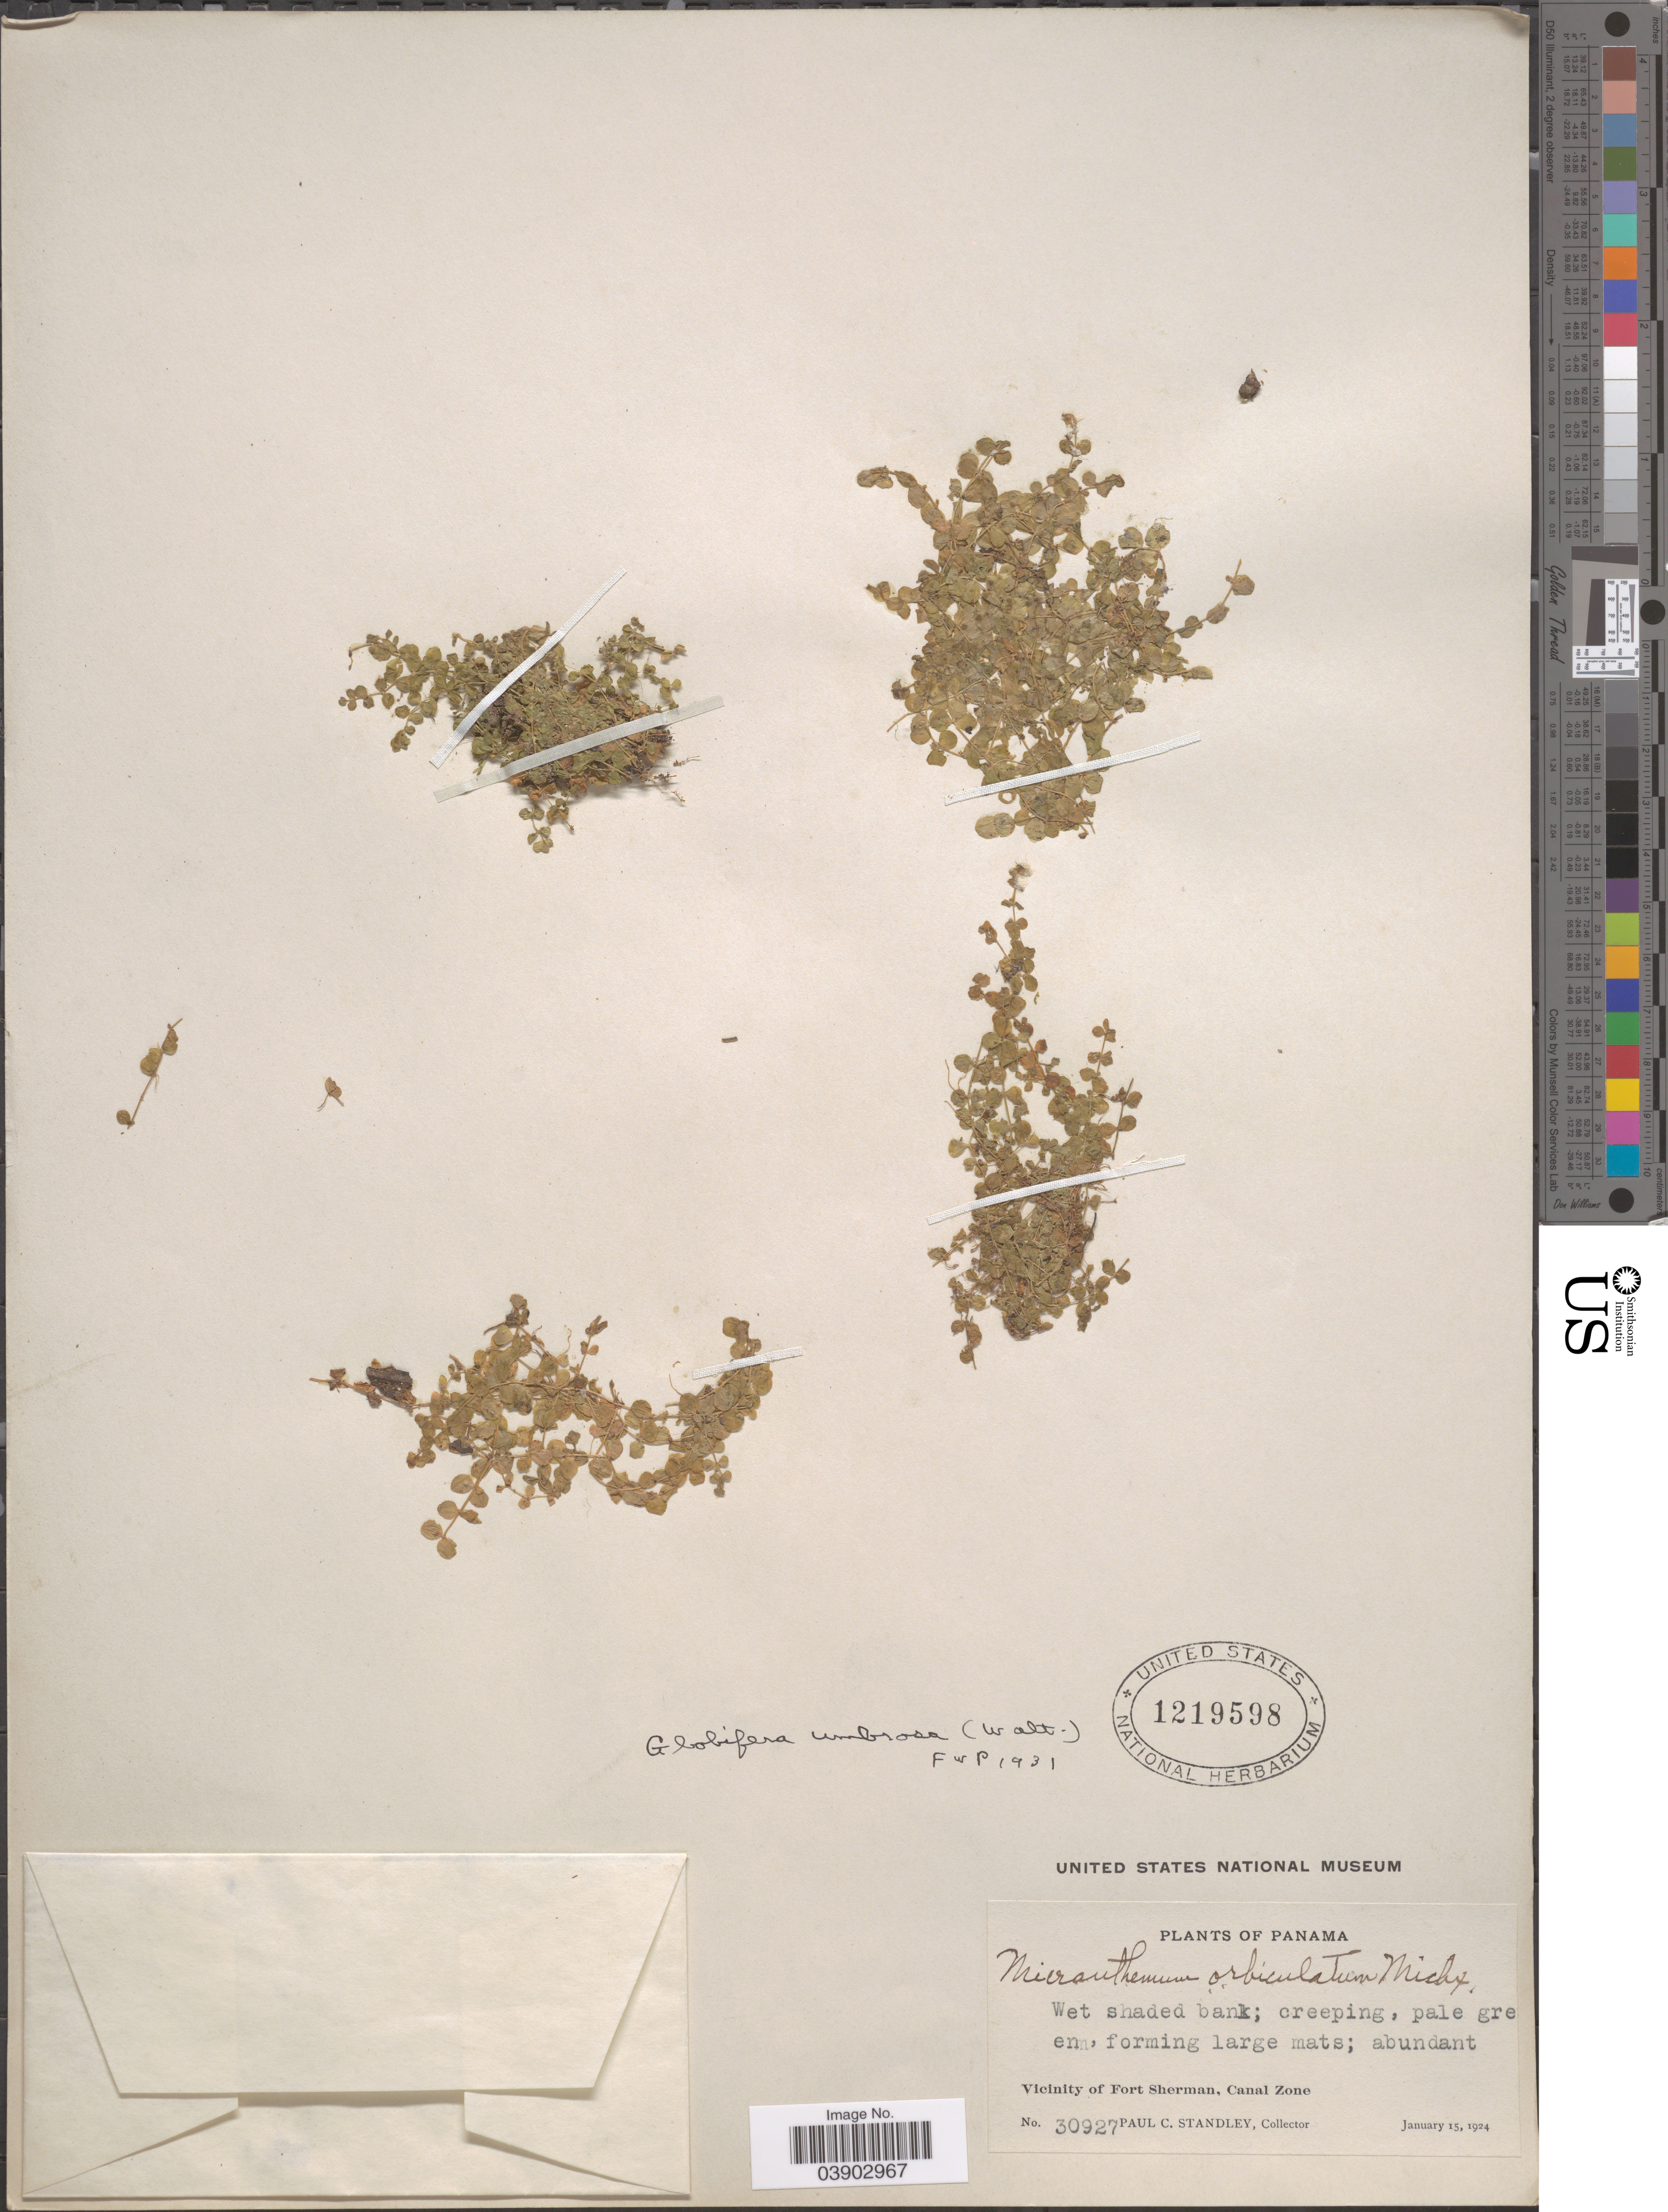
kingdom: Plantae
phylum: Tracheophyta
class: Magnoliopsida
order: Lamiales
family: Linderniaceae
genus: Micranthemum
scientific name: Micranthemum orbiculatum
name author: Michx.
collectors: P. C. Standley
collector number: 30927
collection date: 1924-01-15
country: Panama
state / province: Colón / Panamá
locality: Vicinity of Fort Sherman, Canal Zone.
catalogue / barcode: US 1219598